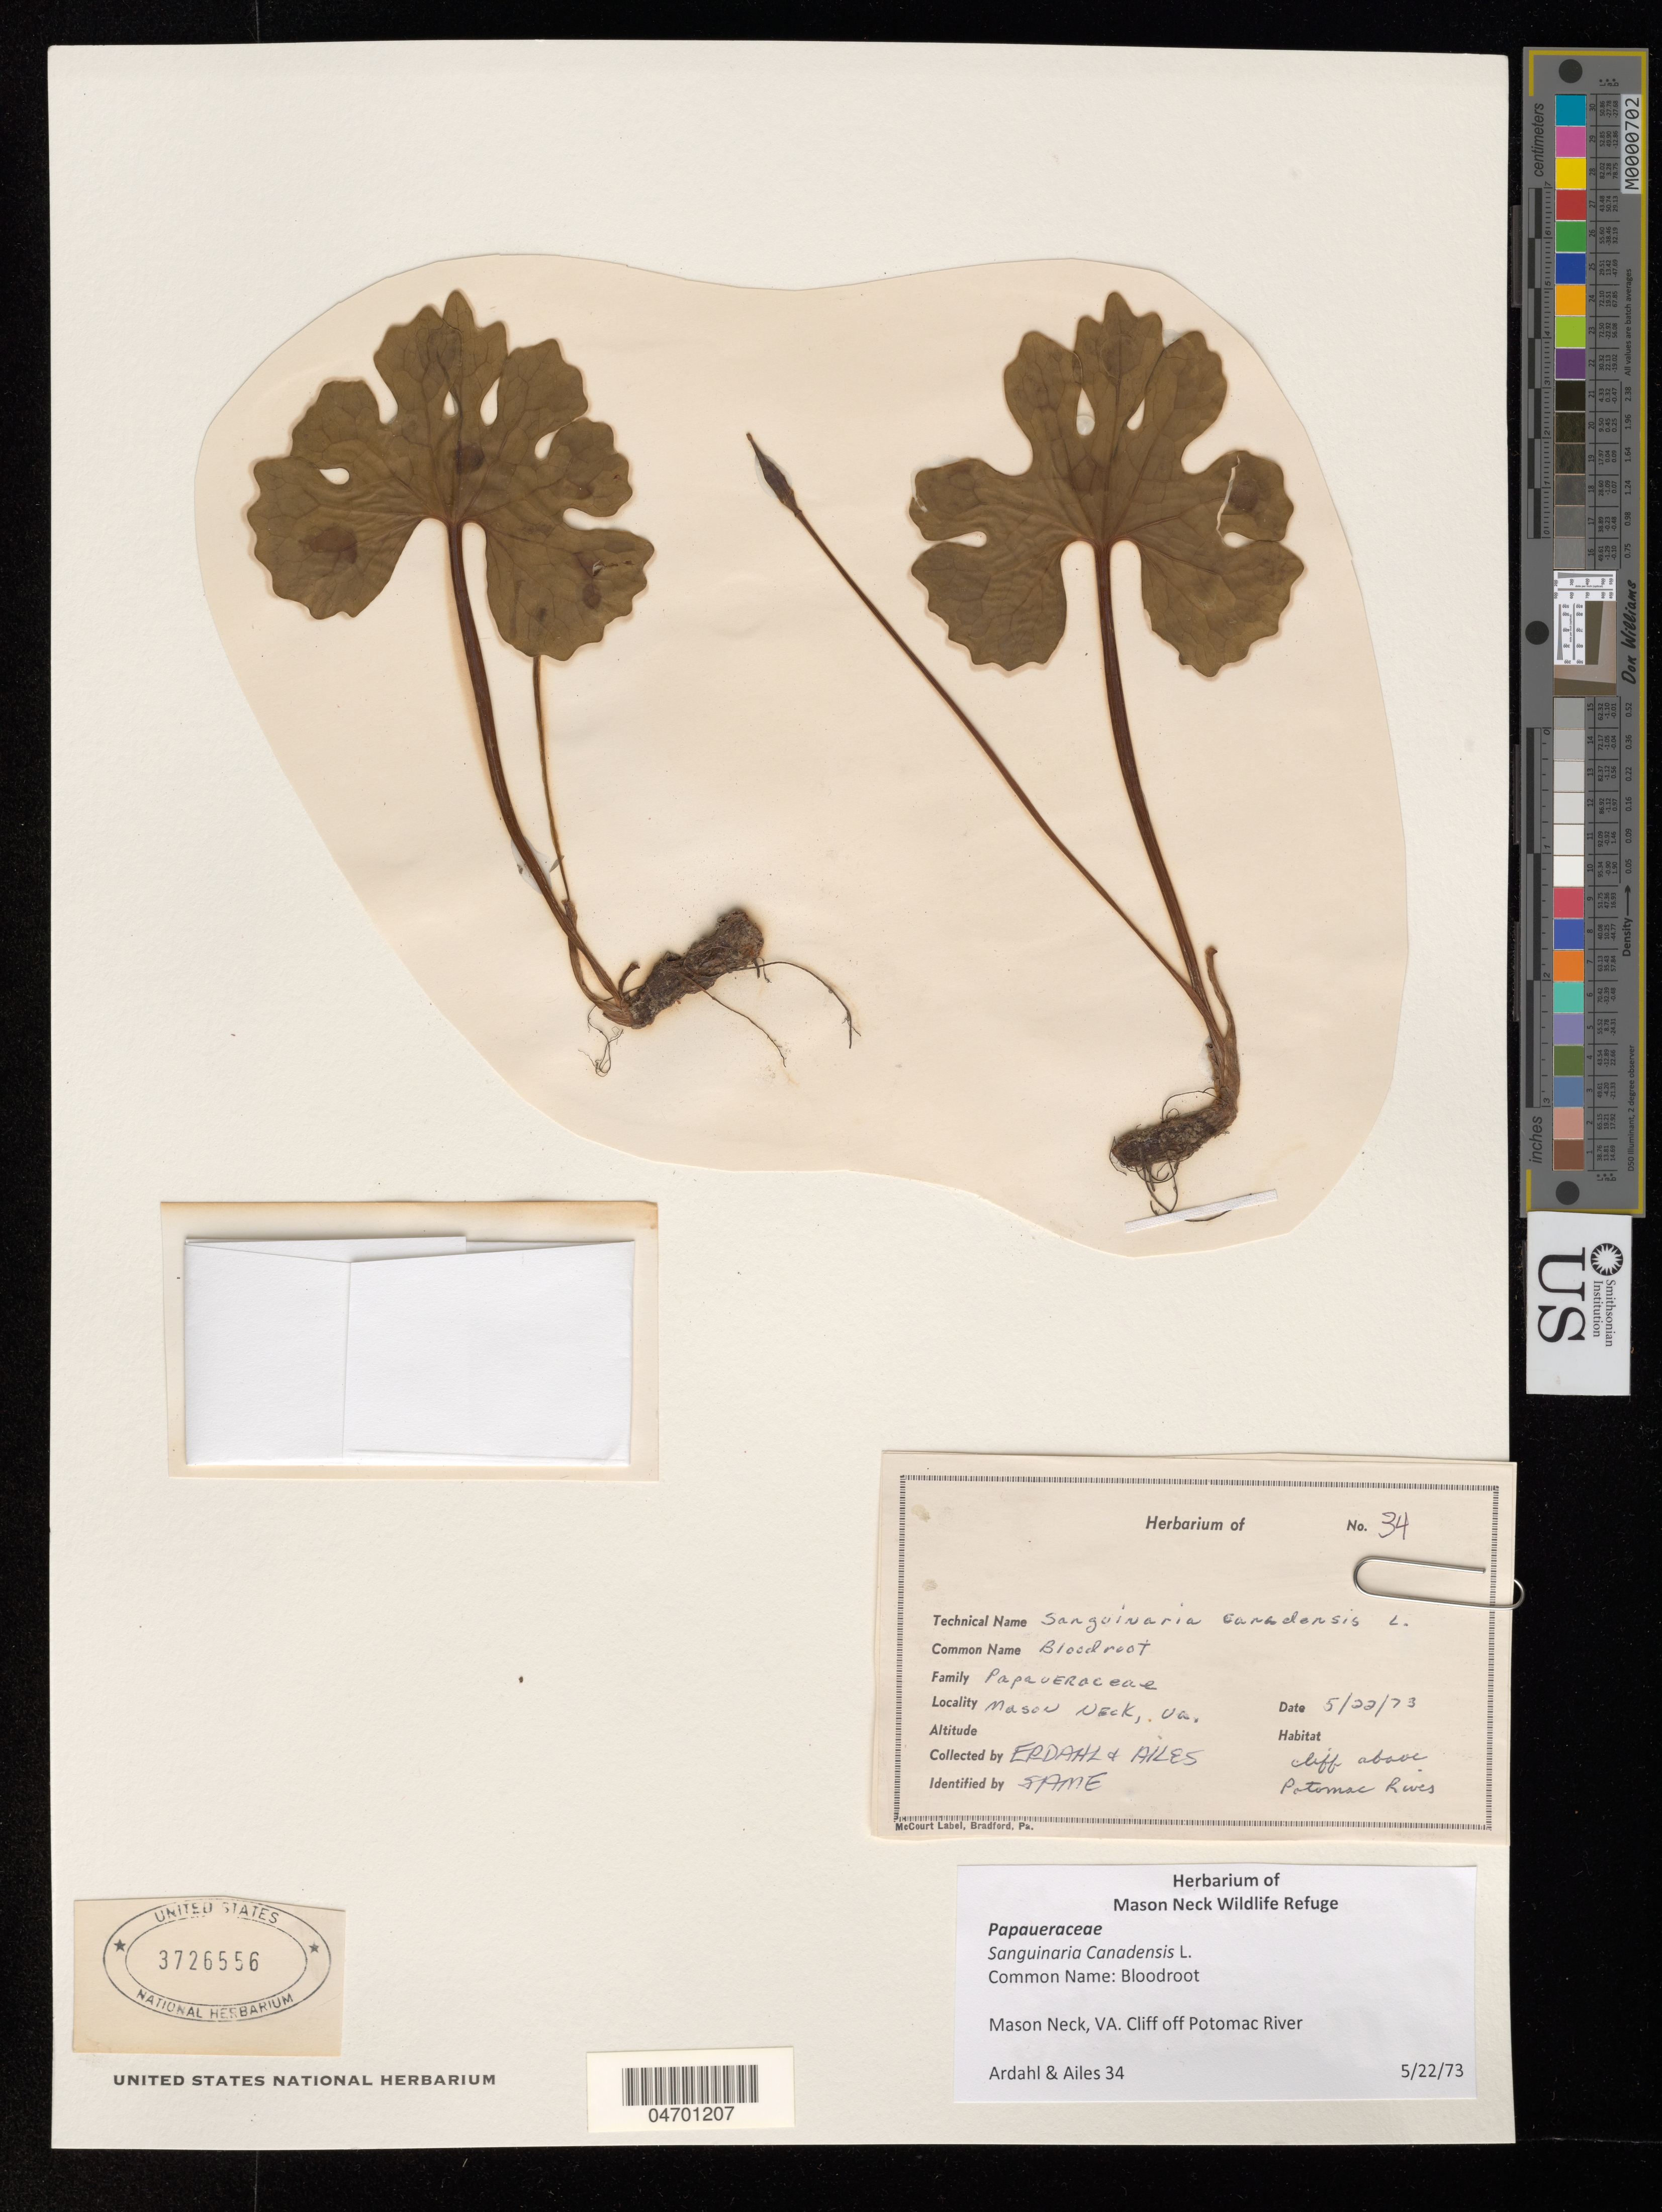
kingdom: Plantae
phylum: Tracheophyta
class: Magnoliopsida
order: Ranunculales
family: Papaveraceae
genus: Sanguinaria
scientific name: Sanguinaria canadensis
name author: L.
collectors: Erdahl & Ailes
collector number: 34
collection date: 1973-05-22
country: United States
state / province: Virginia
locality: Mason Neck. Cliff of Potomac River.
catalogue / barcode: US 3726556